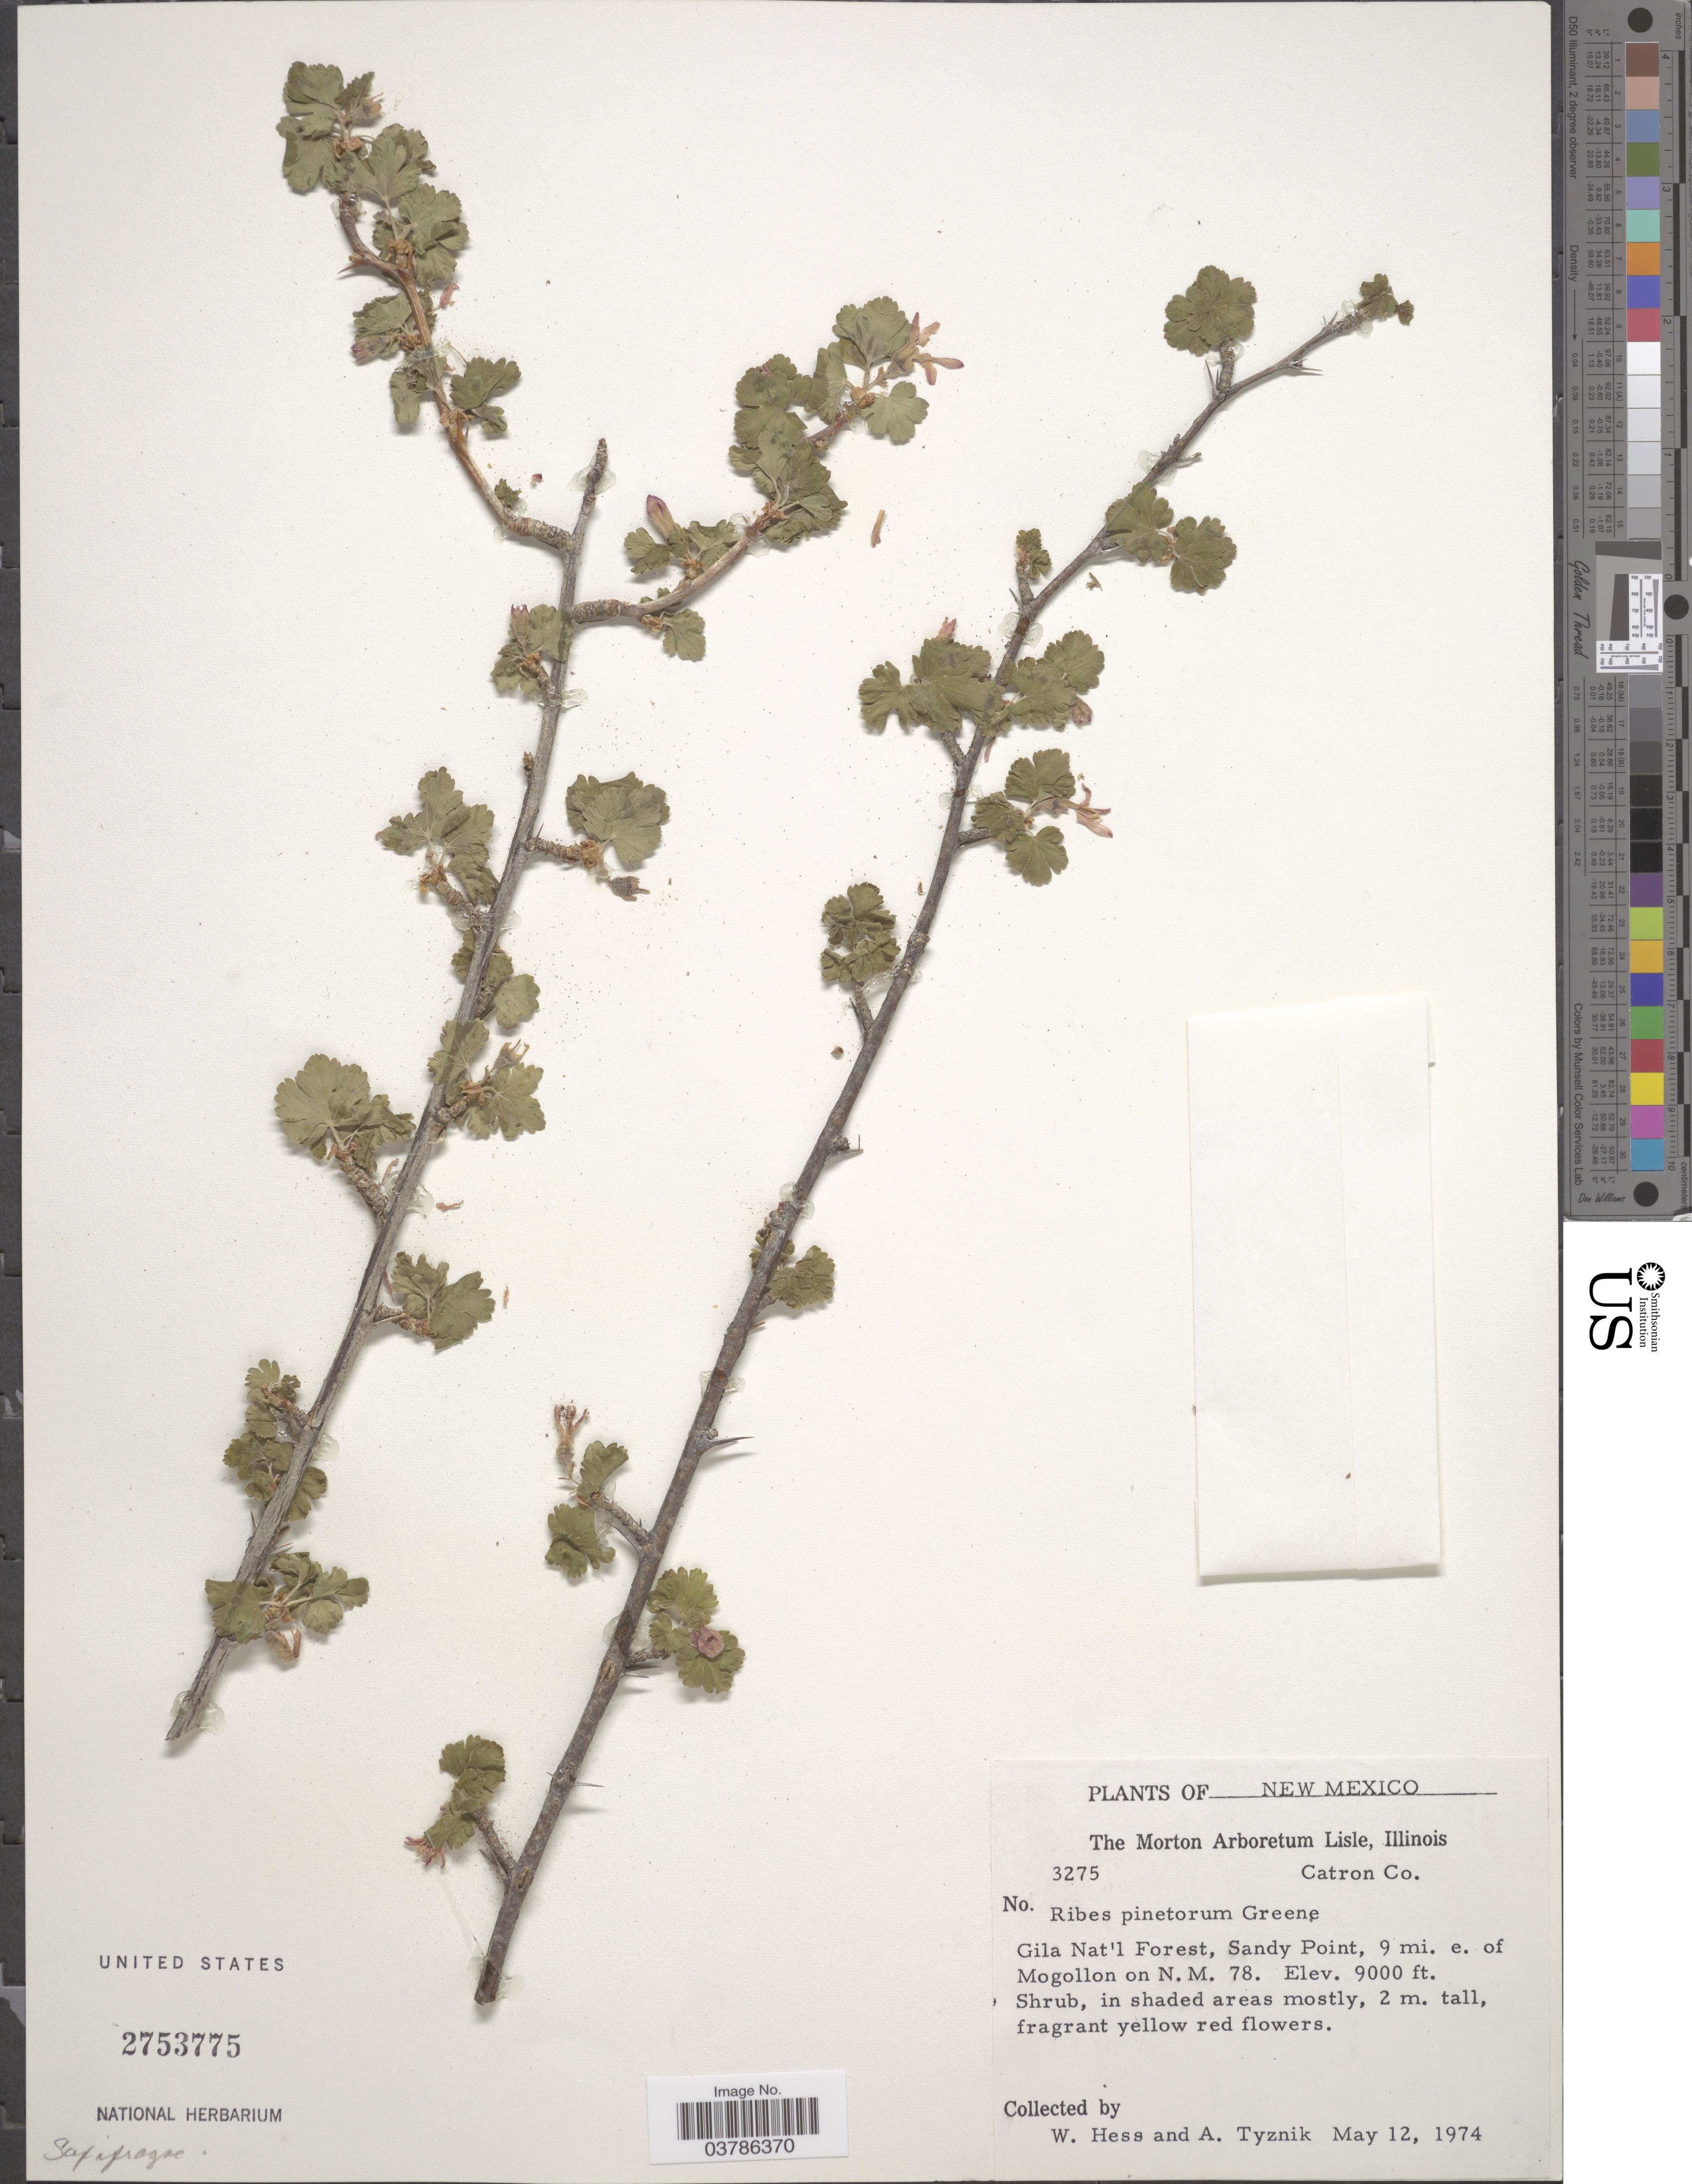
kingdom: Plantae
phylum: Tracheophyta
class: Magnoliopsida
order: Saxifragales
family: Grossulariaceae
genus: Ribes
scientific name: Ribes pinetorum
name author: Greene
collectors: W. Hess & A. Tyznik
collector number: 3275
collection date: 1974-05-12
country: United States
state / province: New Mexico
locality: Catron Co. Gila Nat'l Forest, Sandy Point, 9 mi. e. of Mogollon on N. M. 78.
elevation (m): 2743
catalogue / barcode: US 2753775